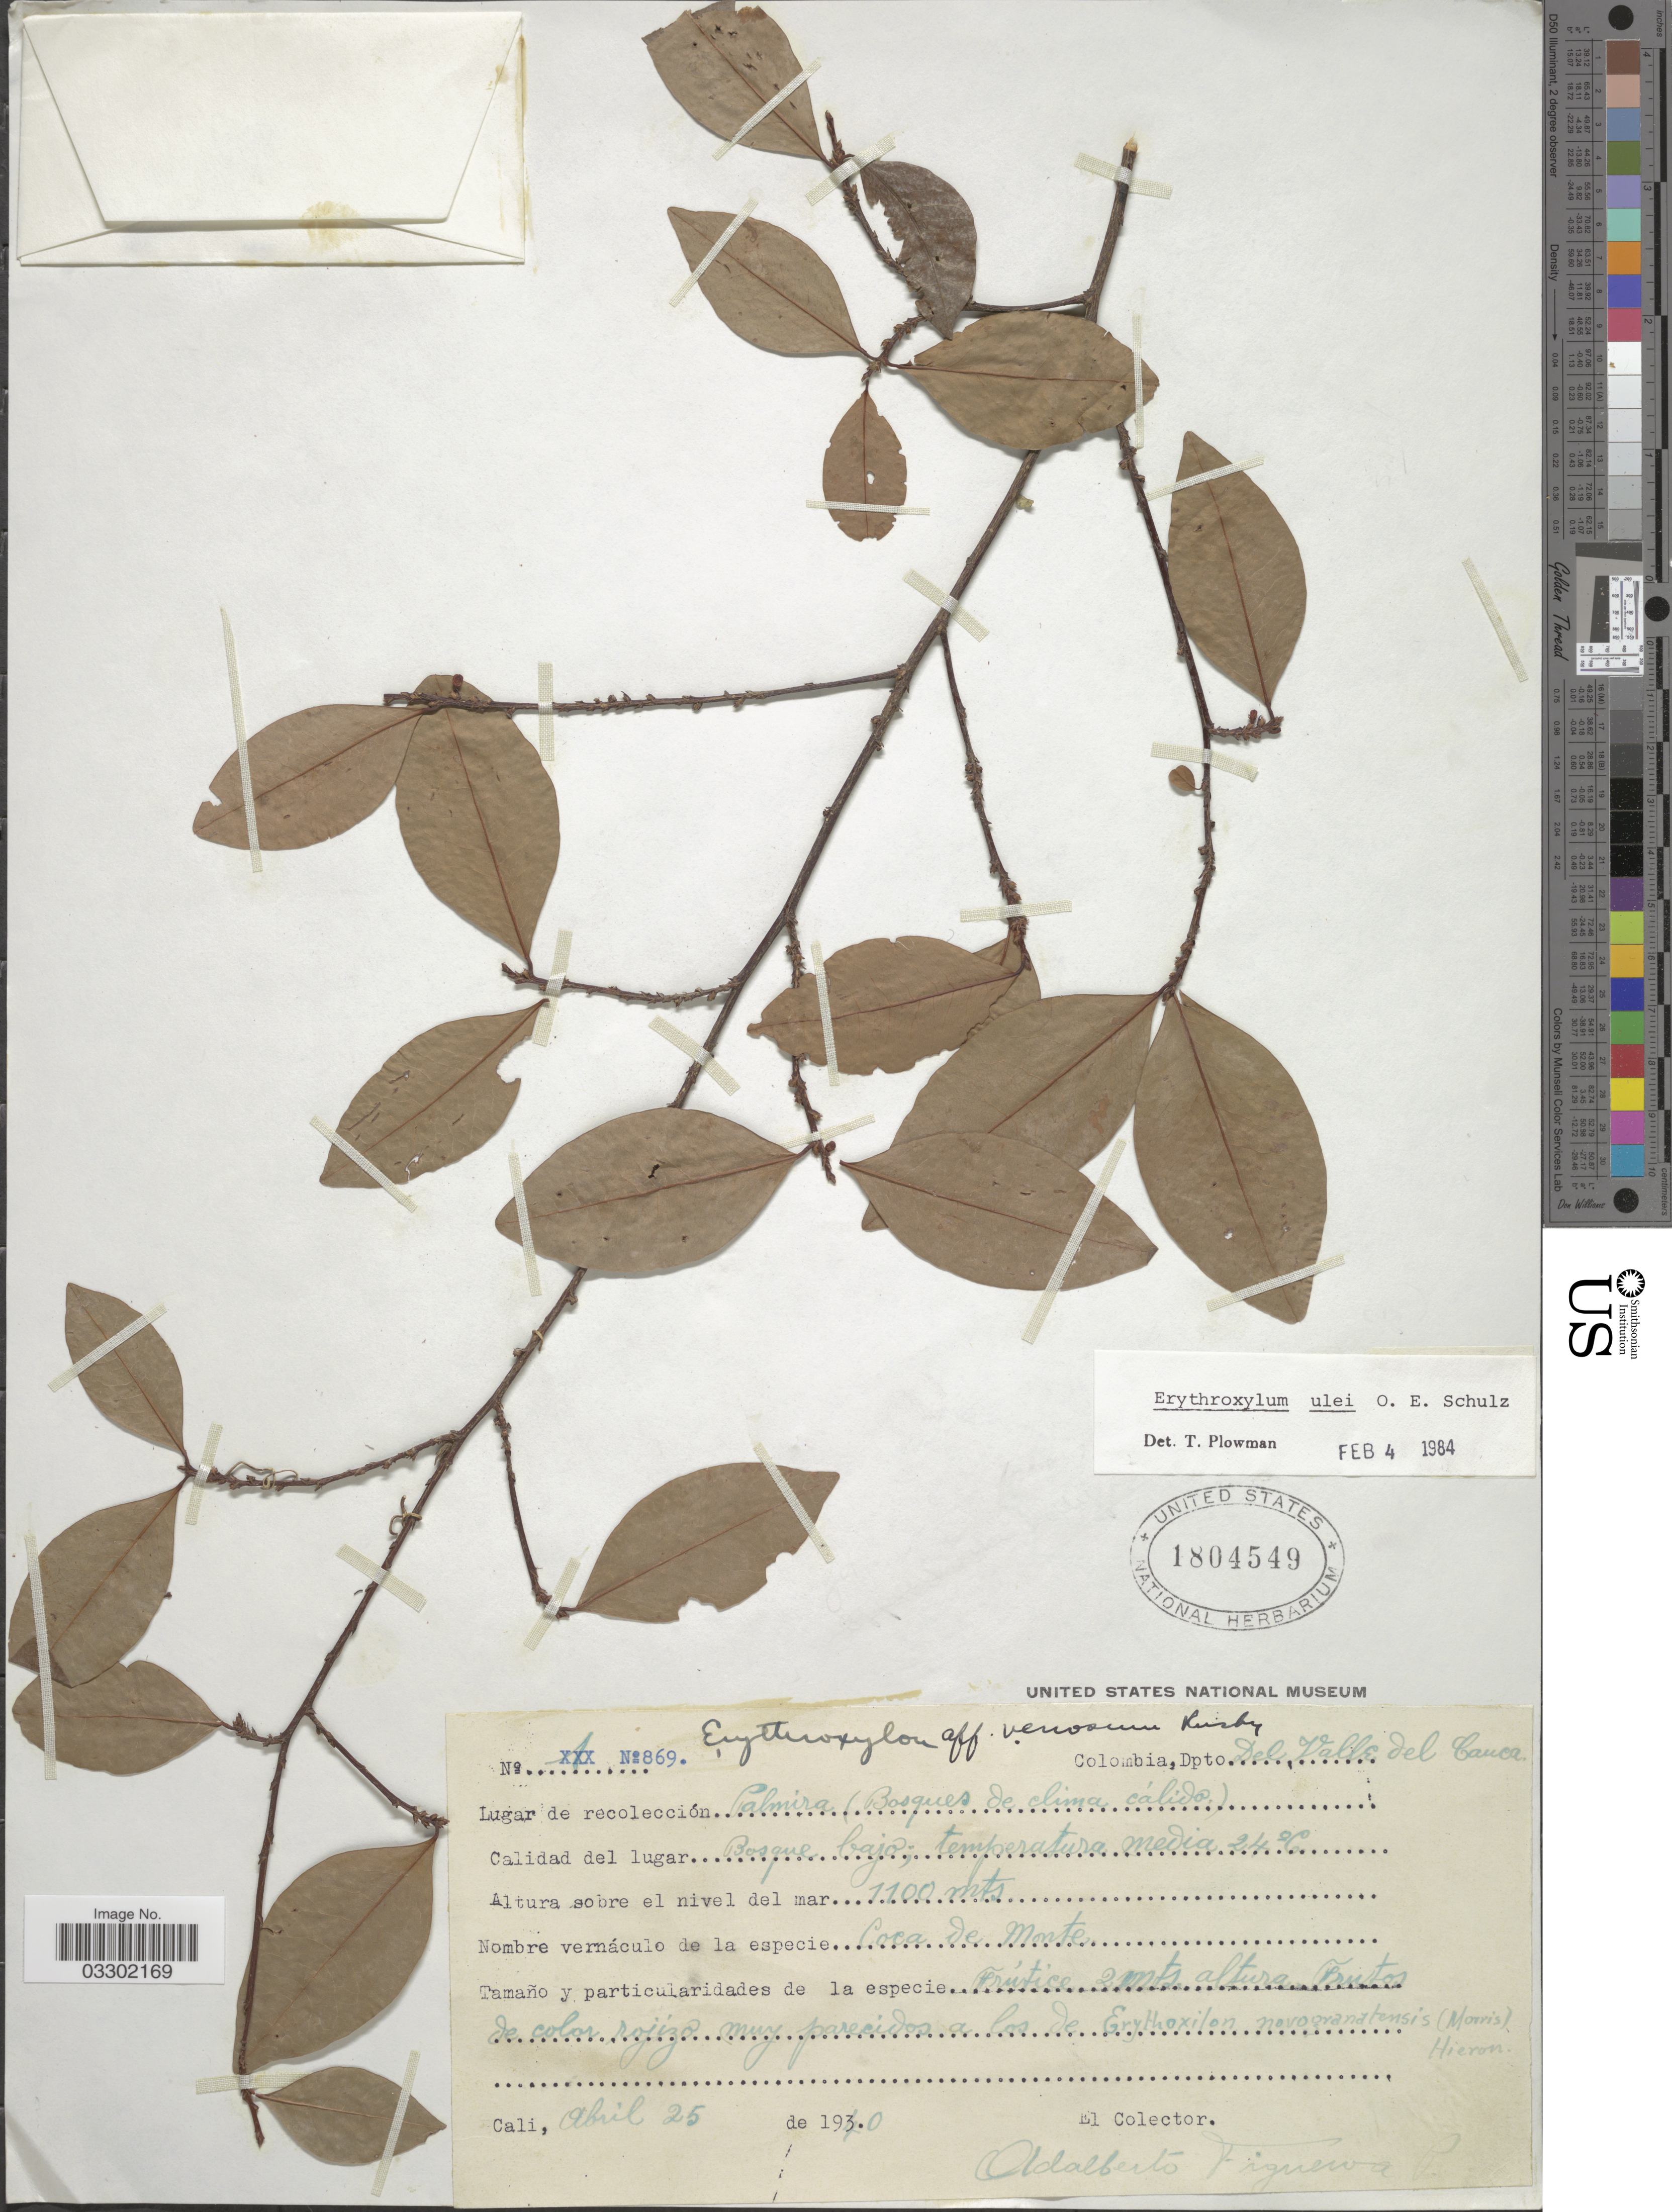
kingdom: Plantae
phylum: Tracheophyta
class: Magnoliopsida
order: Malpighiales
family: Erythroxylaceae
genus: Erythroxylum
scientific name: Erythroxylum ulei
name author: O.E. Schulz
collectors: A. Figueroa-Potes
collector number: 869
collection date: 1940-04-25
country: Colombia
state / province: Valle del Cauca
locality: Dpto. Del Valle del Cauca, Palmira.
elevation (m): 1100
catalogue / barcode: US 1804549